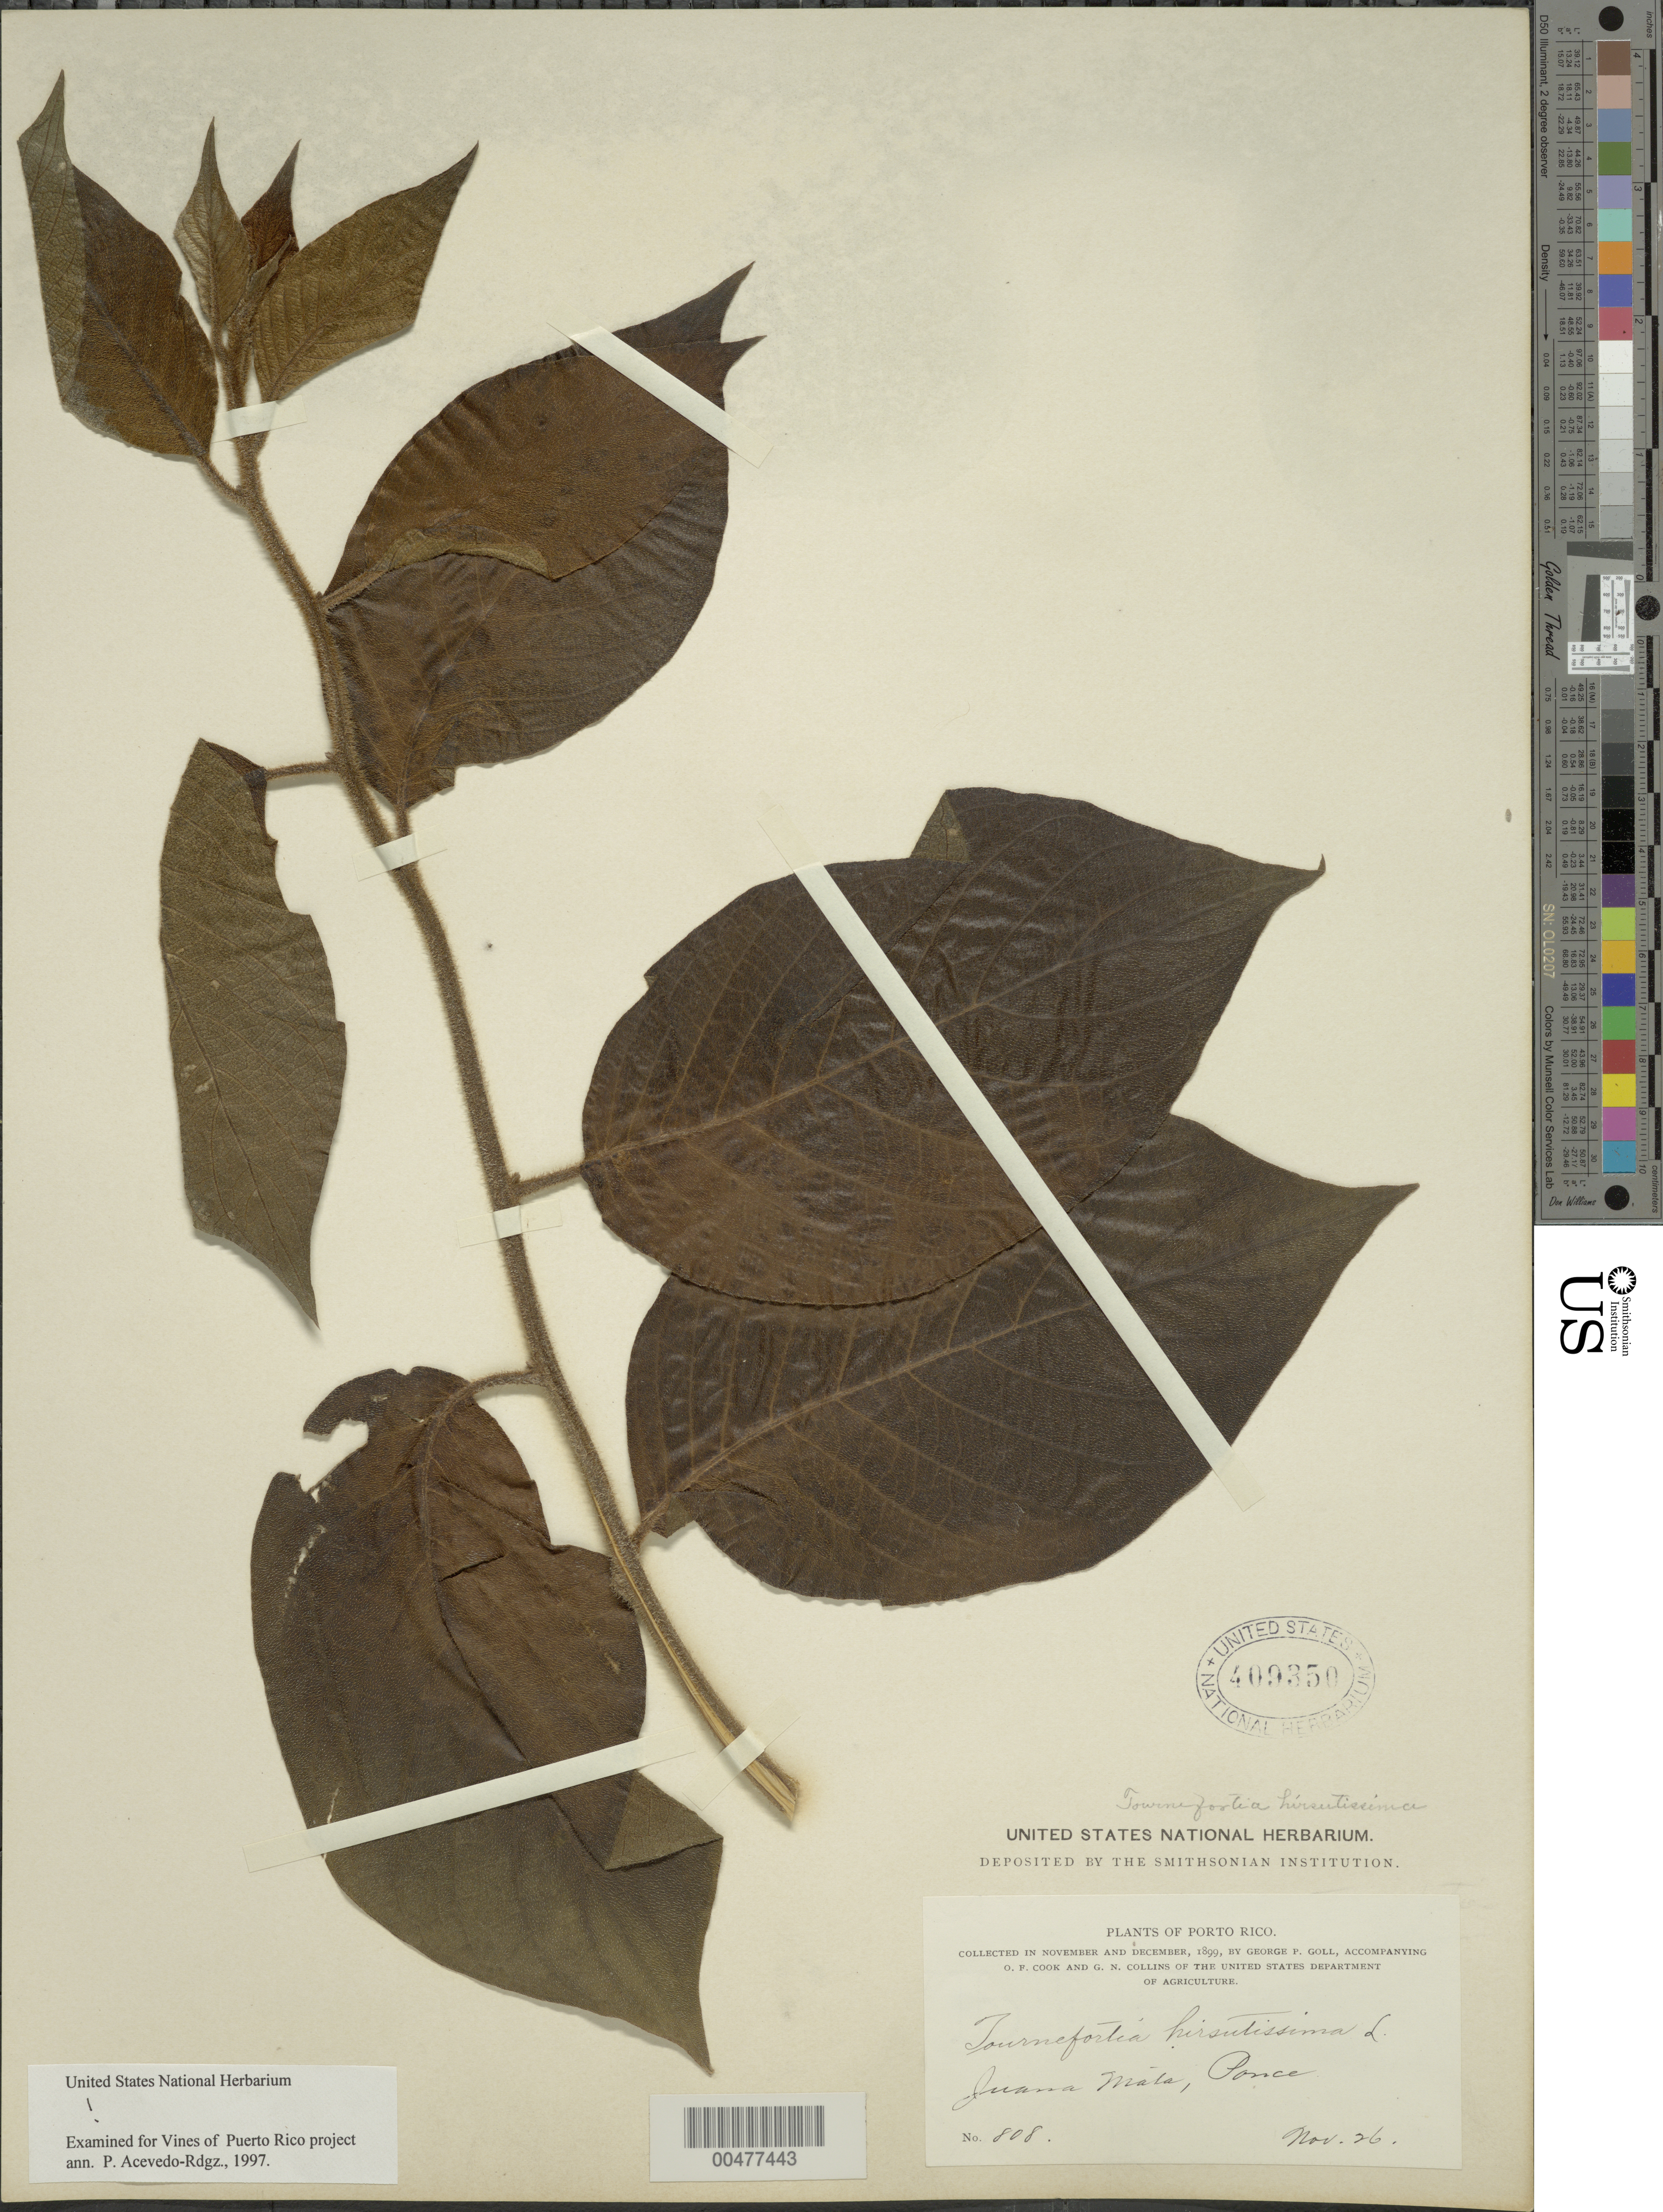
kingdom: Plantae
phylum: Tracheophyta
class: Magnoliopsida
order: Boraginales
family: Heliotropiaceae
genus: Tournefortia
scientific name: Tournefortia hirsutissima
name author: L.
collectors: G. Goll, O. F. Cook & G. Collins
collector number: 808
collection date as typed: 26 Nov 1899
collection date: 1899-11-26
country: Puerto Rico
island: Greater Antilles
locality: Juana Mata Ponce.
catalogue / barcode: US 409350